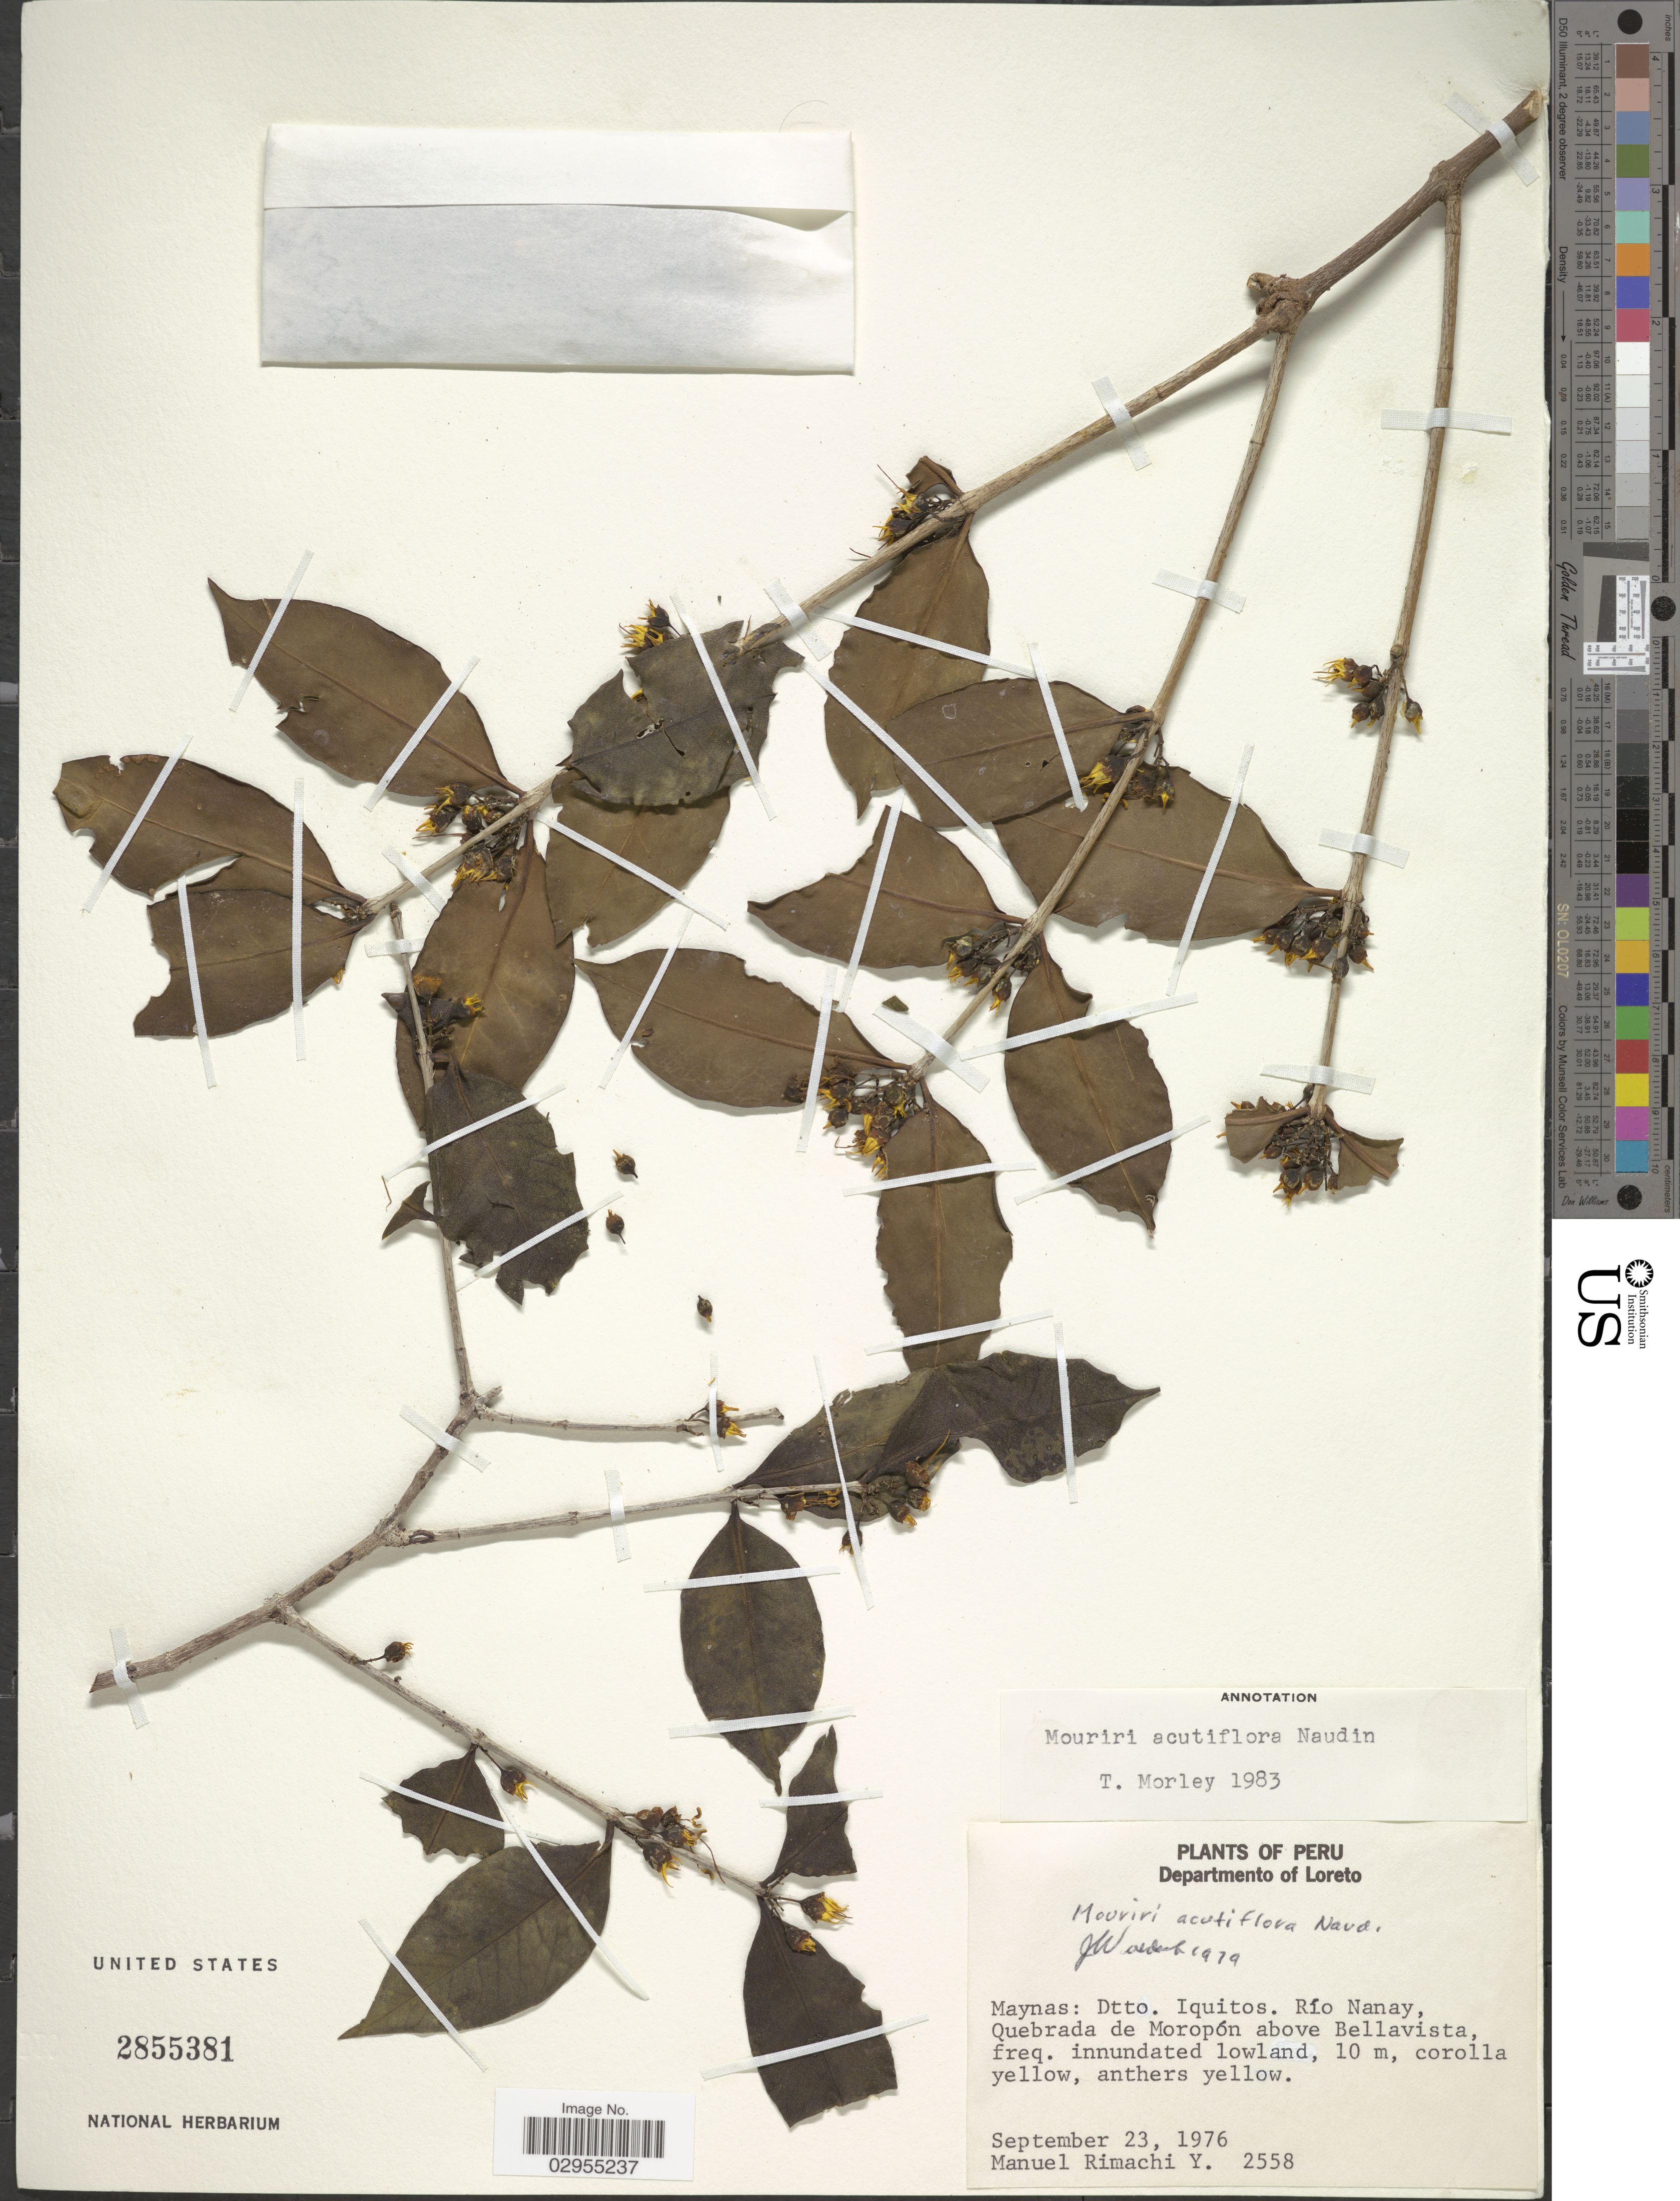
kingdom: Plantae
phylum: Tracheophyta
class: Magnoliopsida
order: Myrtales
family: Melastomataceae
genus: Mouriri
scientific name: Mouriri acutiflora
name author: Naudin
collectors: M. Rimachi Y.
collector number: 2558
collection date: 1976-09-23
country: Peru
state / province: Loreto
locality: Departmento of Loreto. Maynas: Dtto. Iquitos. Río Nanay, Quebrada de Moropón above Bellavista.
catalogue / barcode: US 2855381